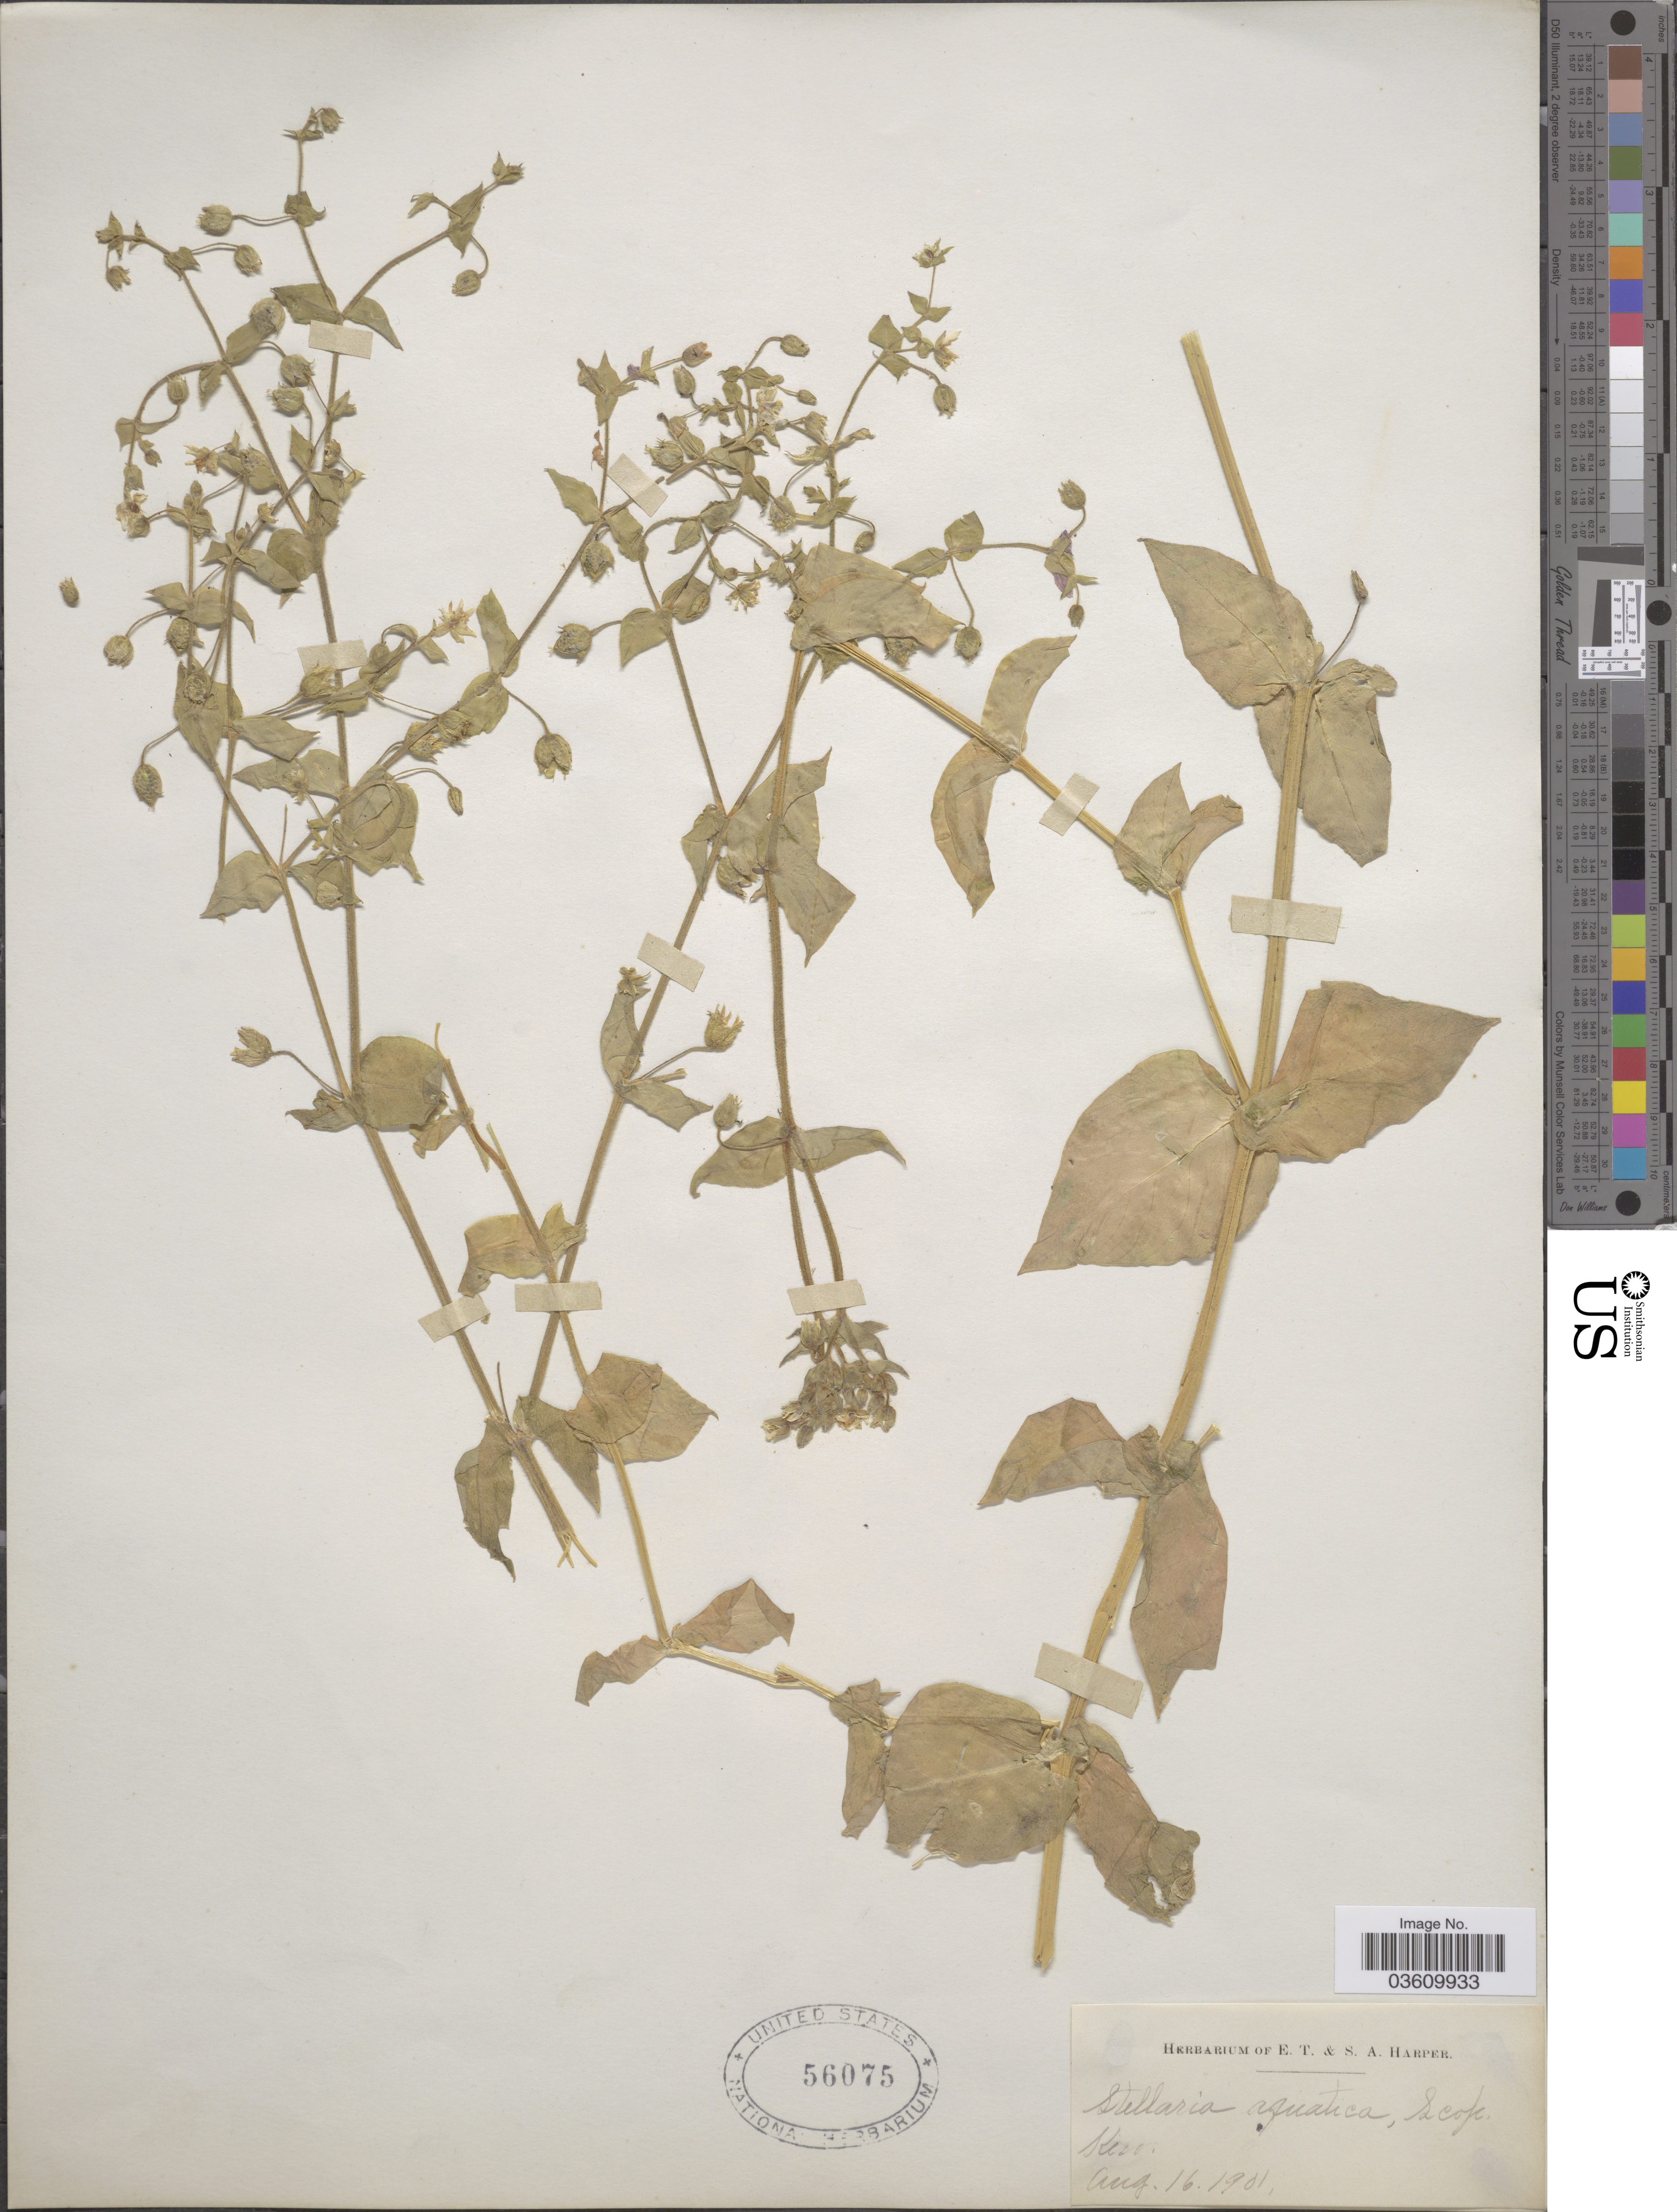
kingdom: Plantae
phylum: Tracheophyta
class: Magnoliopsida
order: Caryophyllales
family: Caryophyllaceae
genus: Stellaria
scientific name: Stellaria aquatica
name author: L.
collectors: ex herb. E. T. & S. A. Harper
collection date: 1901-08-16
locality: Ken. [interpreted]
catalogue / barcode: US 56075